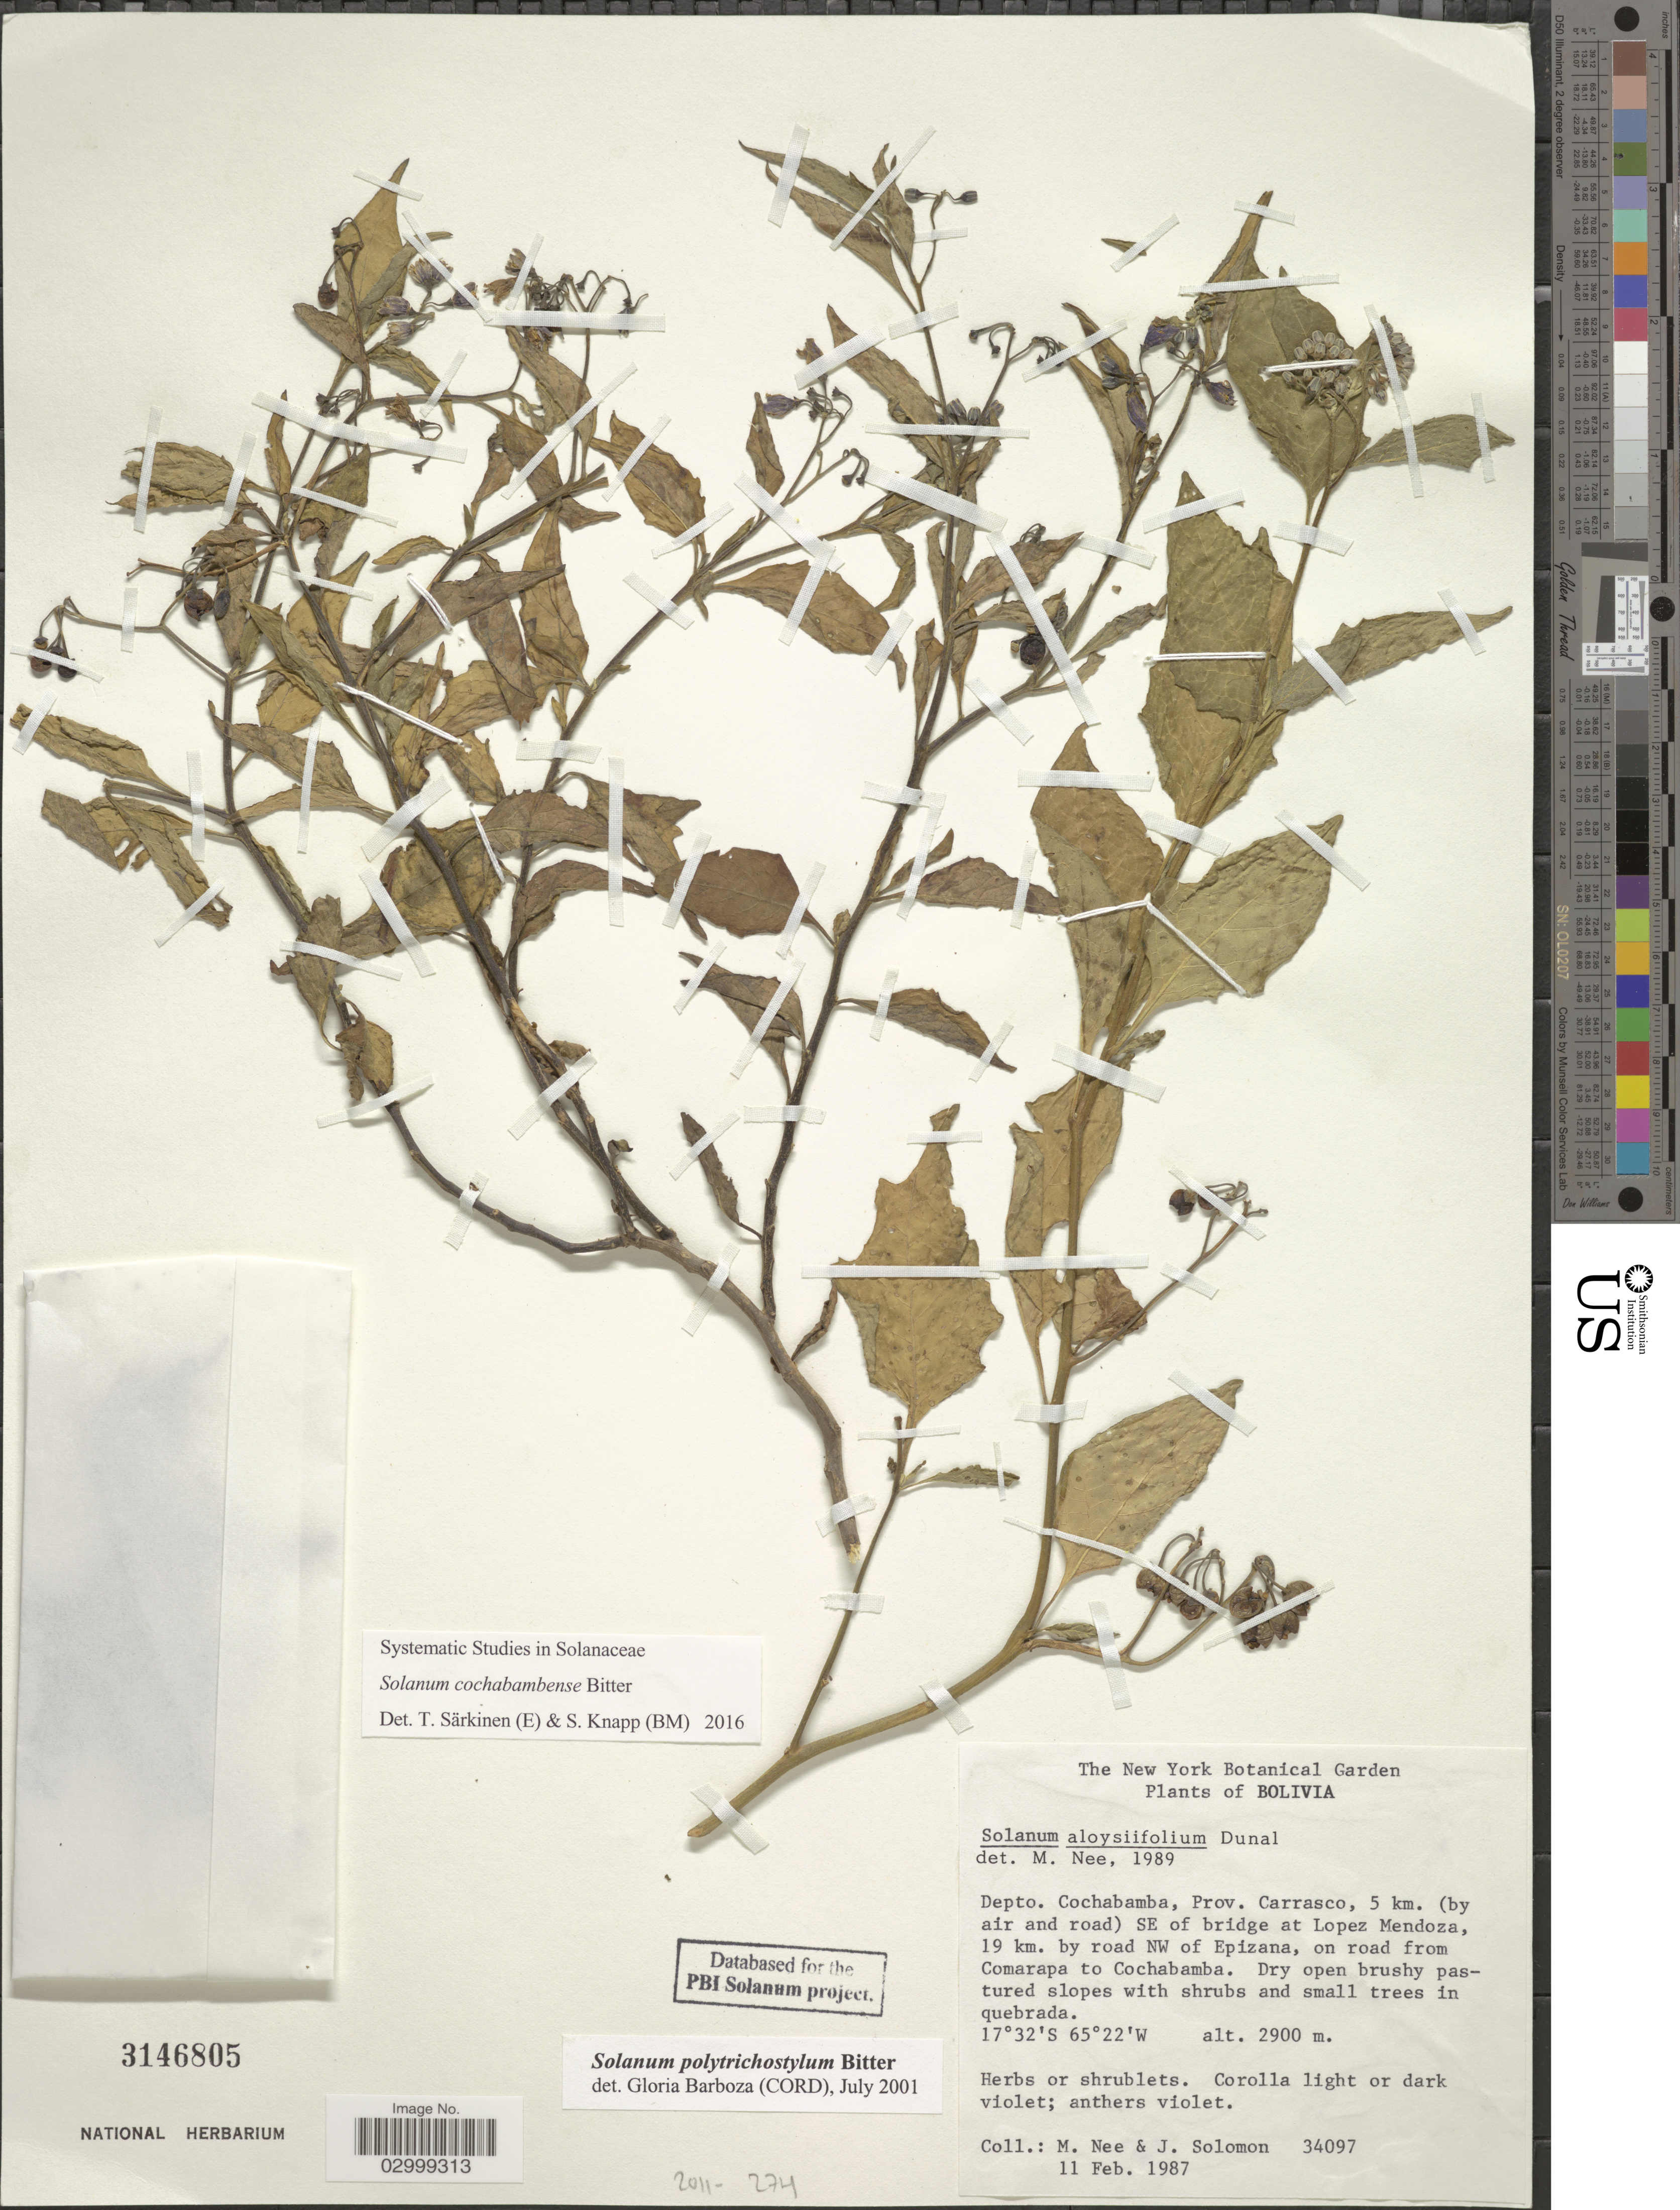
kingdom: Plantae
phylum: Tracheophyta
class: Magnoliopsida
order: Solanales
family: Solanaceae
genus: Solanum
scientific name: Solanum cochabambense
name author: Bitter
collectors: M. Nee & J. Solomon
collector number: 34097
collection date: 1987-02-11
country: Bolivia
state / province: Cochabamba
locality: Depto. Cochabamba, Prov. Carrasco, 5 km. (by air and road) SE of bridge at Lopez Mendoza, 19 km. by road NW of Epizana, on road from Comarapa to Cochabamba.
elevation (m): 2900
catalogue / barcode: US 3146805